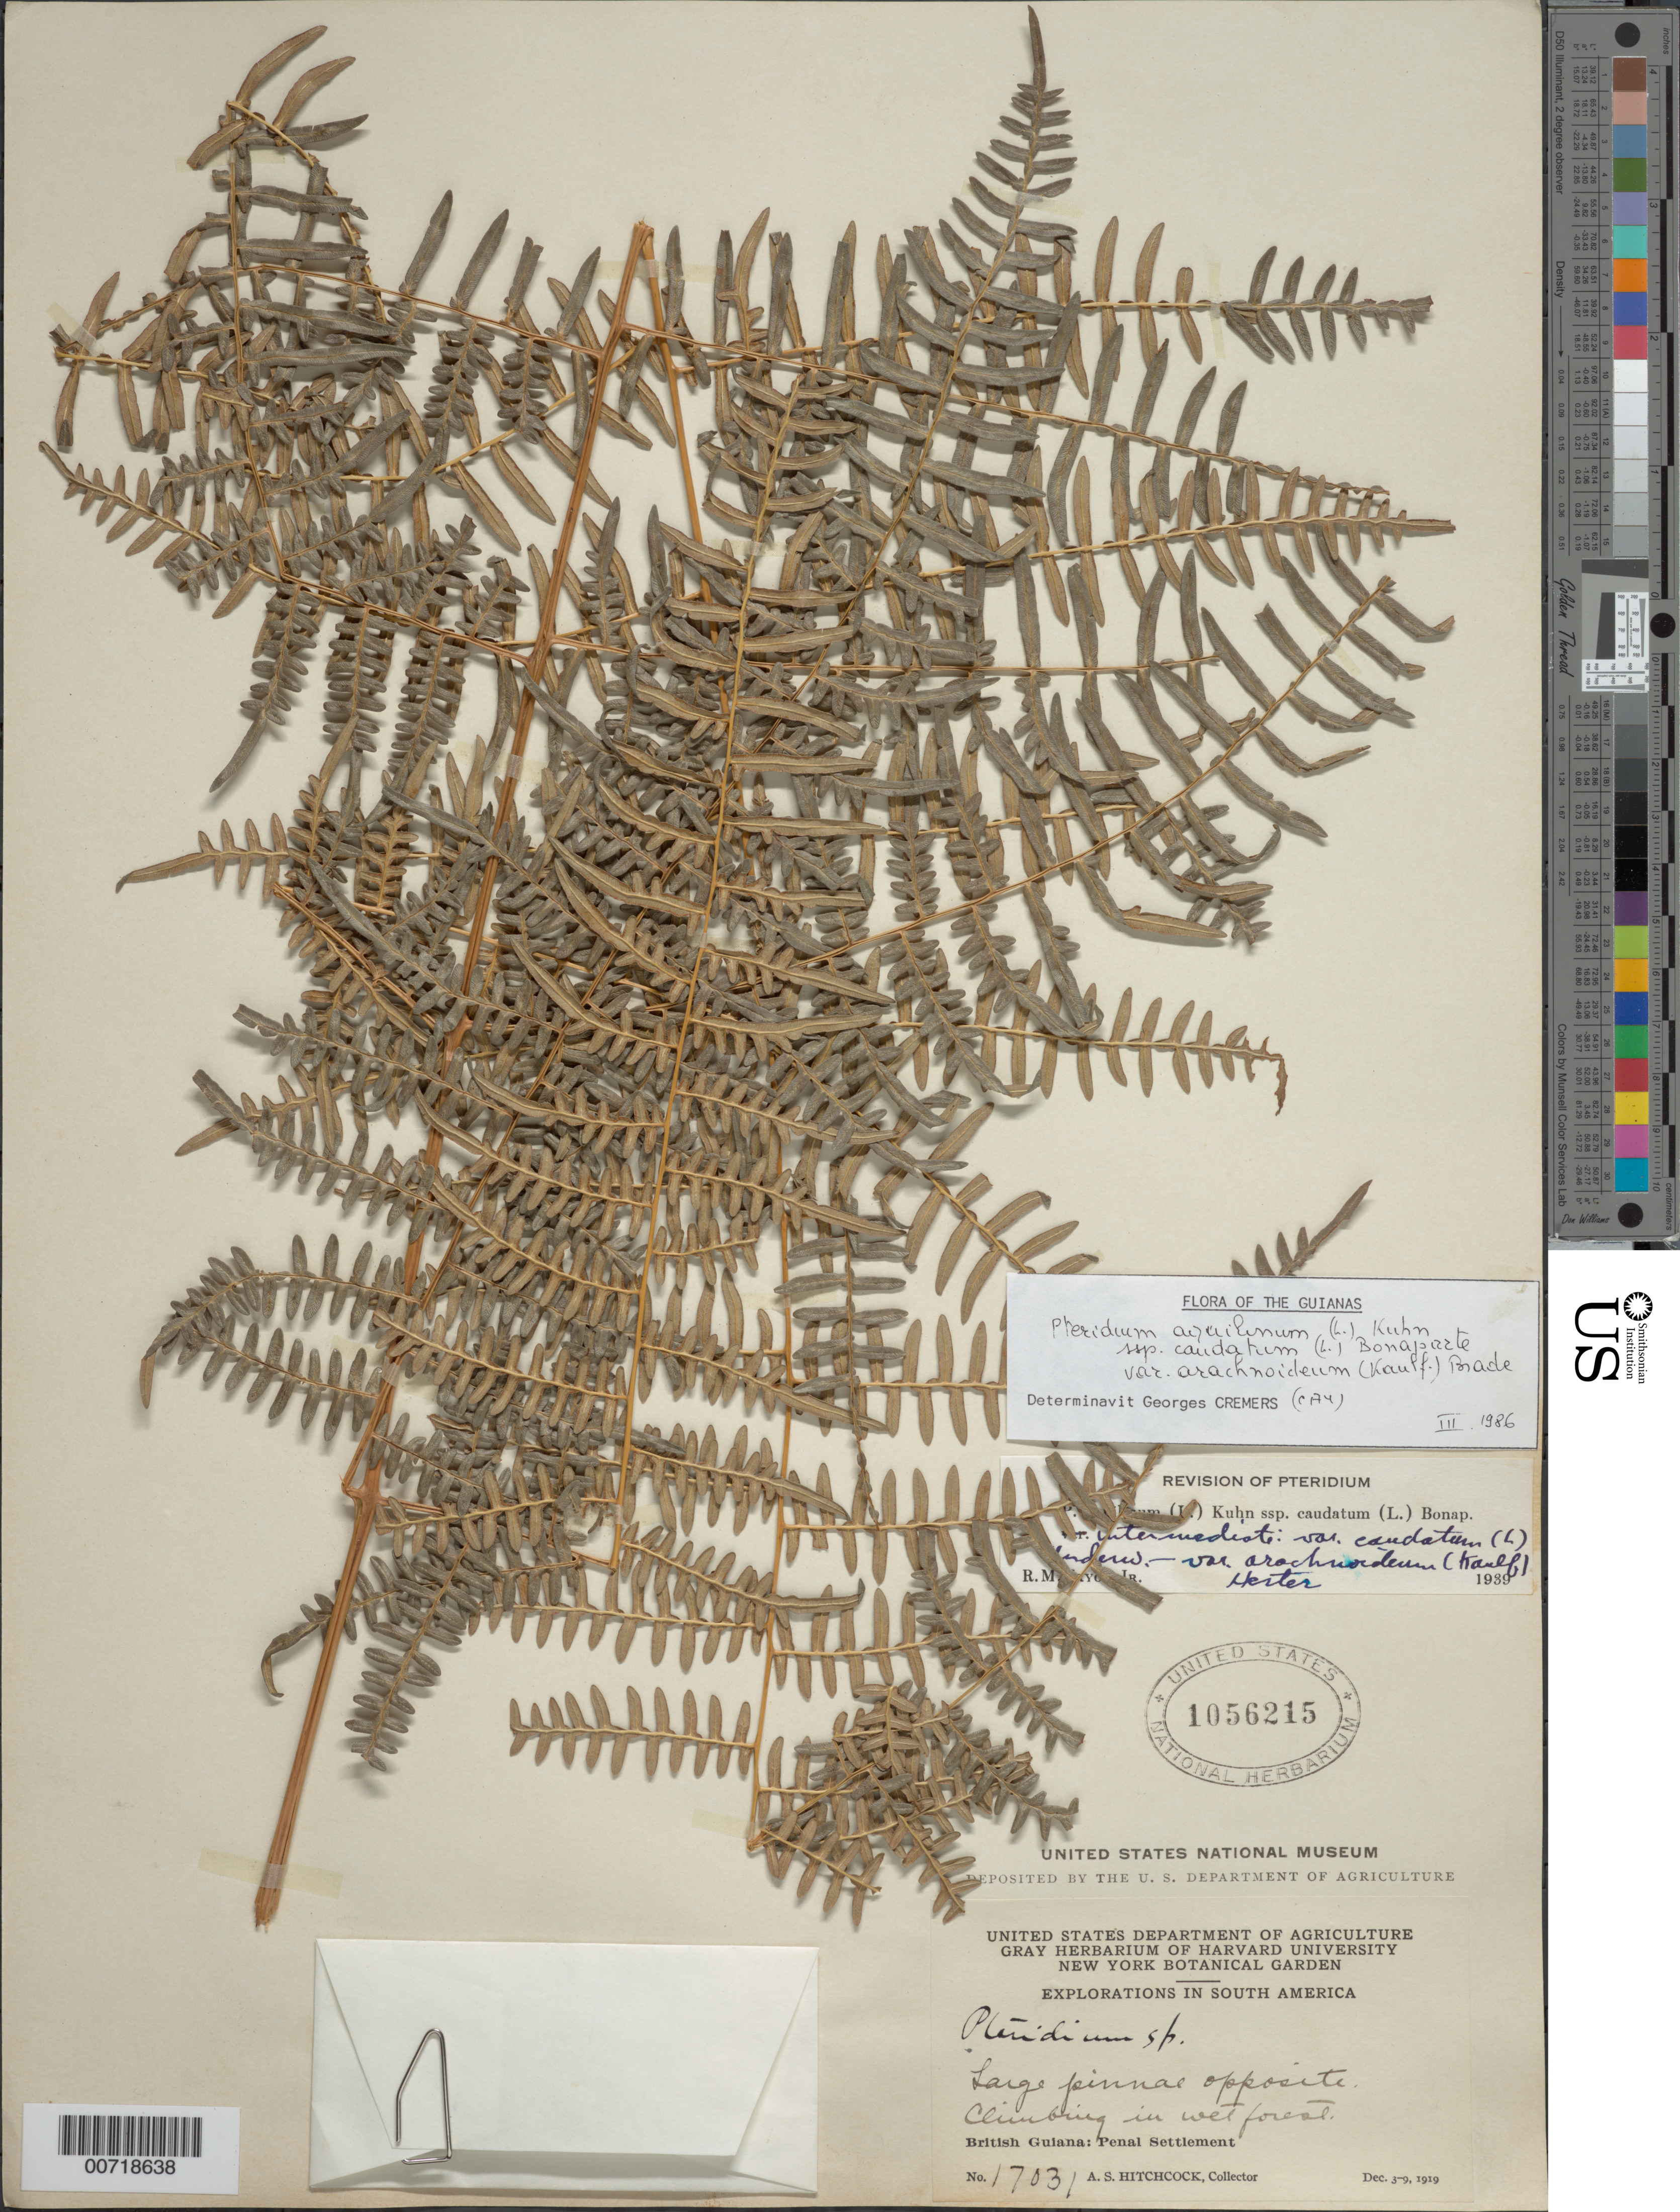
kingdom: Plantae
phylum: Tracheophyta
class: Polypodiopsida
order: Polypodiales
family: Dennstaedtiaceae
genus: Pteridium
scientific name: Pteridium aquilinum var. arachnoideum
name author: (Kaulf.) Herter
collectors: A. S. Hitchcock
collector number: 17031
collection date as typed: Dec. 3-9, 1919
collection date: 1919-12-03/1919-12-09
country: Guyana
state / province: Cuyuni-Mazaruni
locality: Penal Settlement, on W side of Essequibo River, near mouth of Mazaruni River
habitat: Wet forest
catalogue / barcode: US 1056215